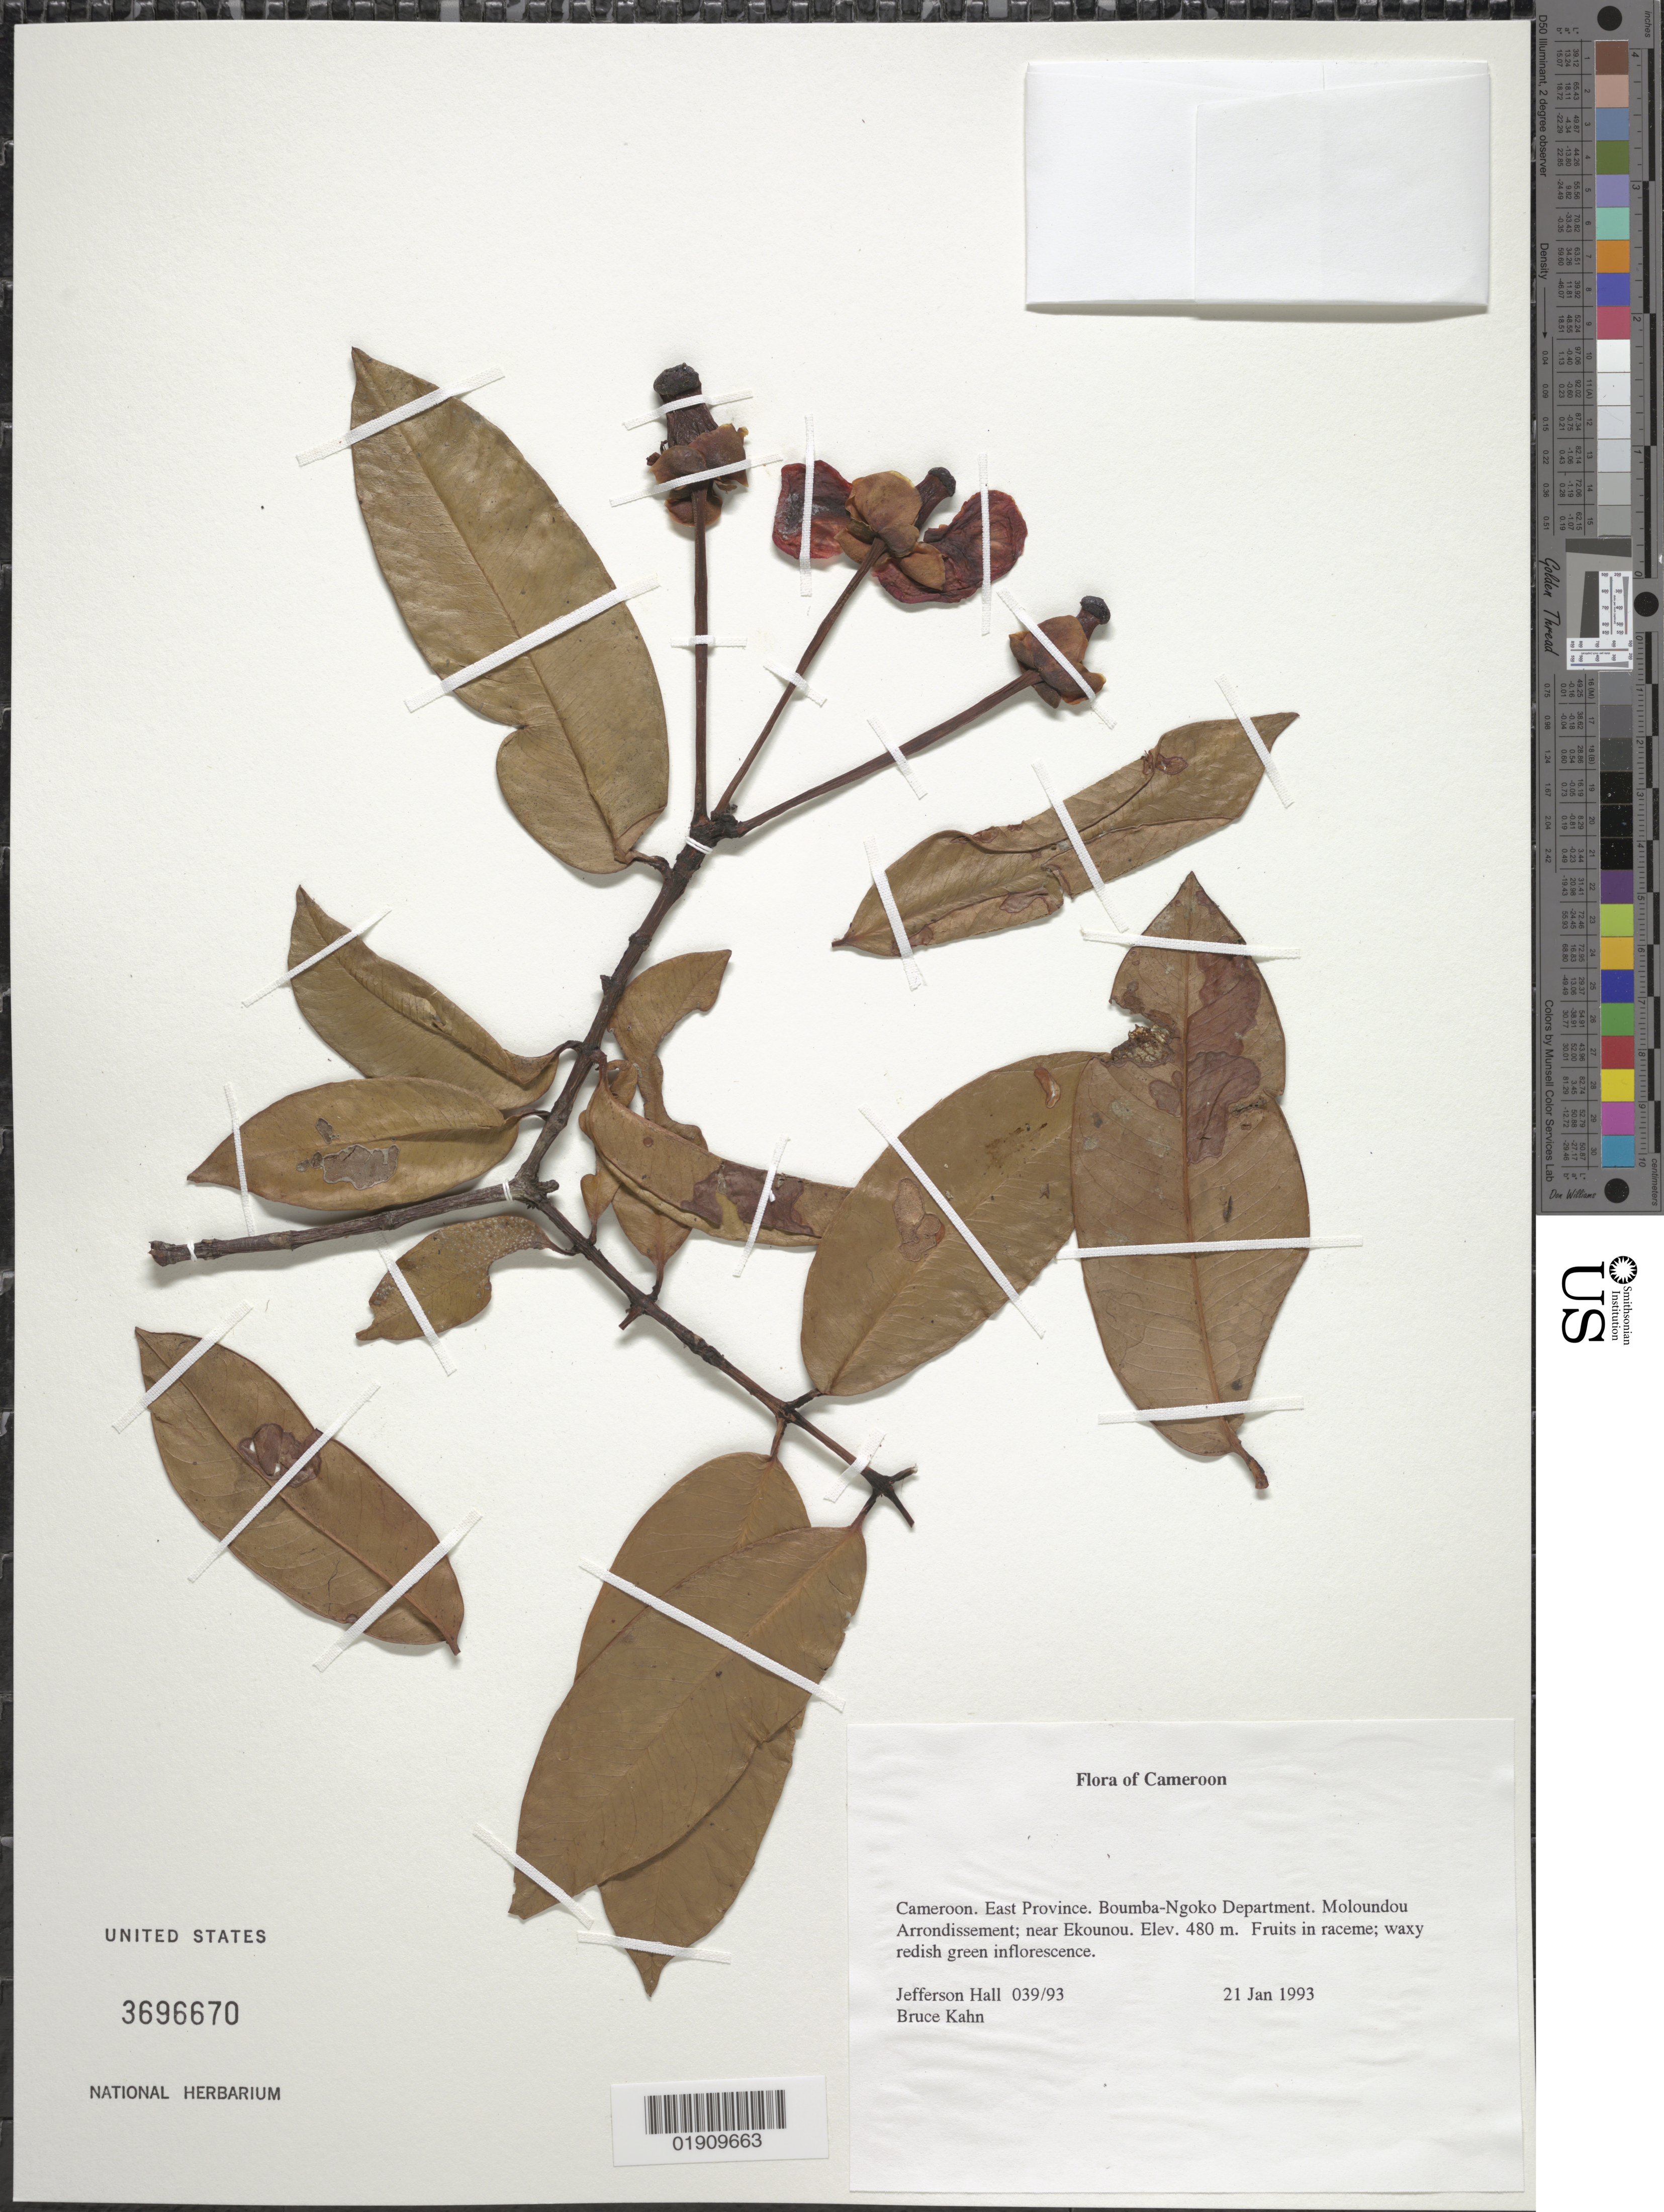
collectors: J. Hall & B. Kahn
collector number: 039/93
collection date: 1993-01-21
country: Cameroon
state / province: Est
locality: Boumba-Ngoko Department. Boumba-Ngoko Department. Moloundou Arroundissement; Ekounou,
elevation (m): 480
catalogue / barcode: US 3696670